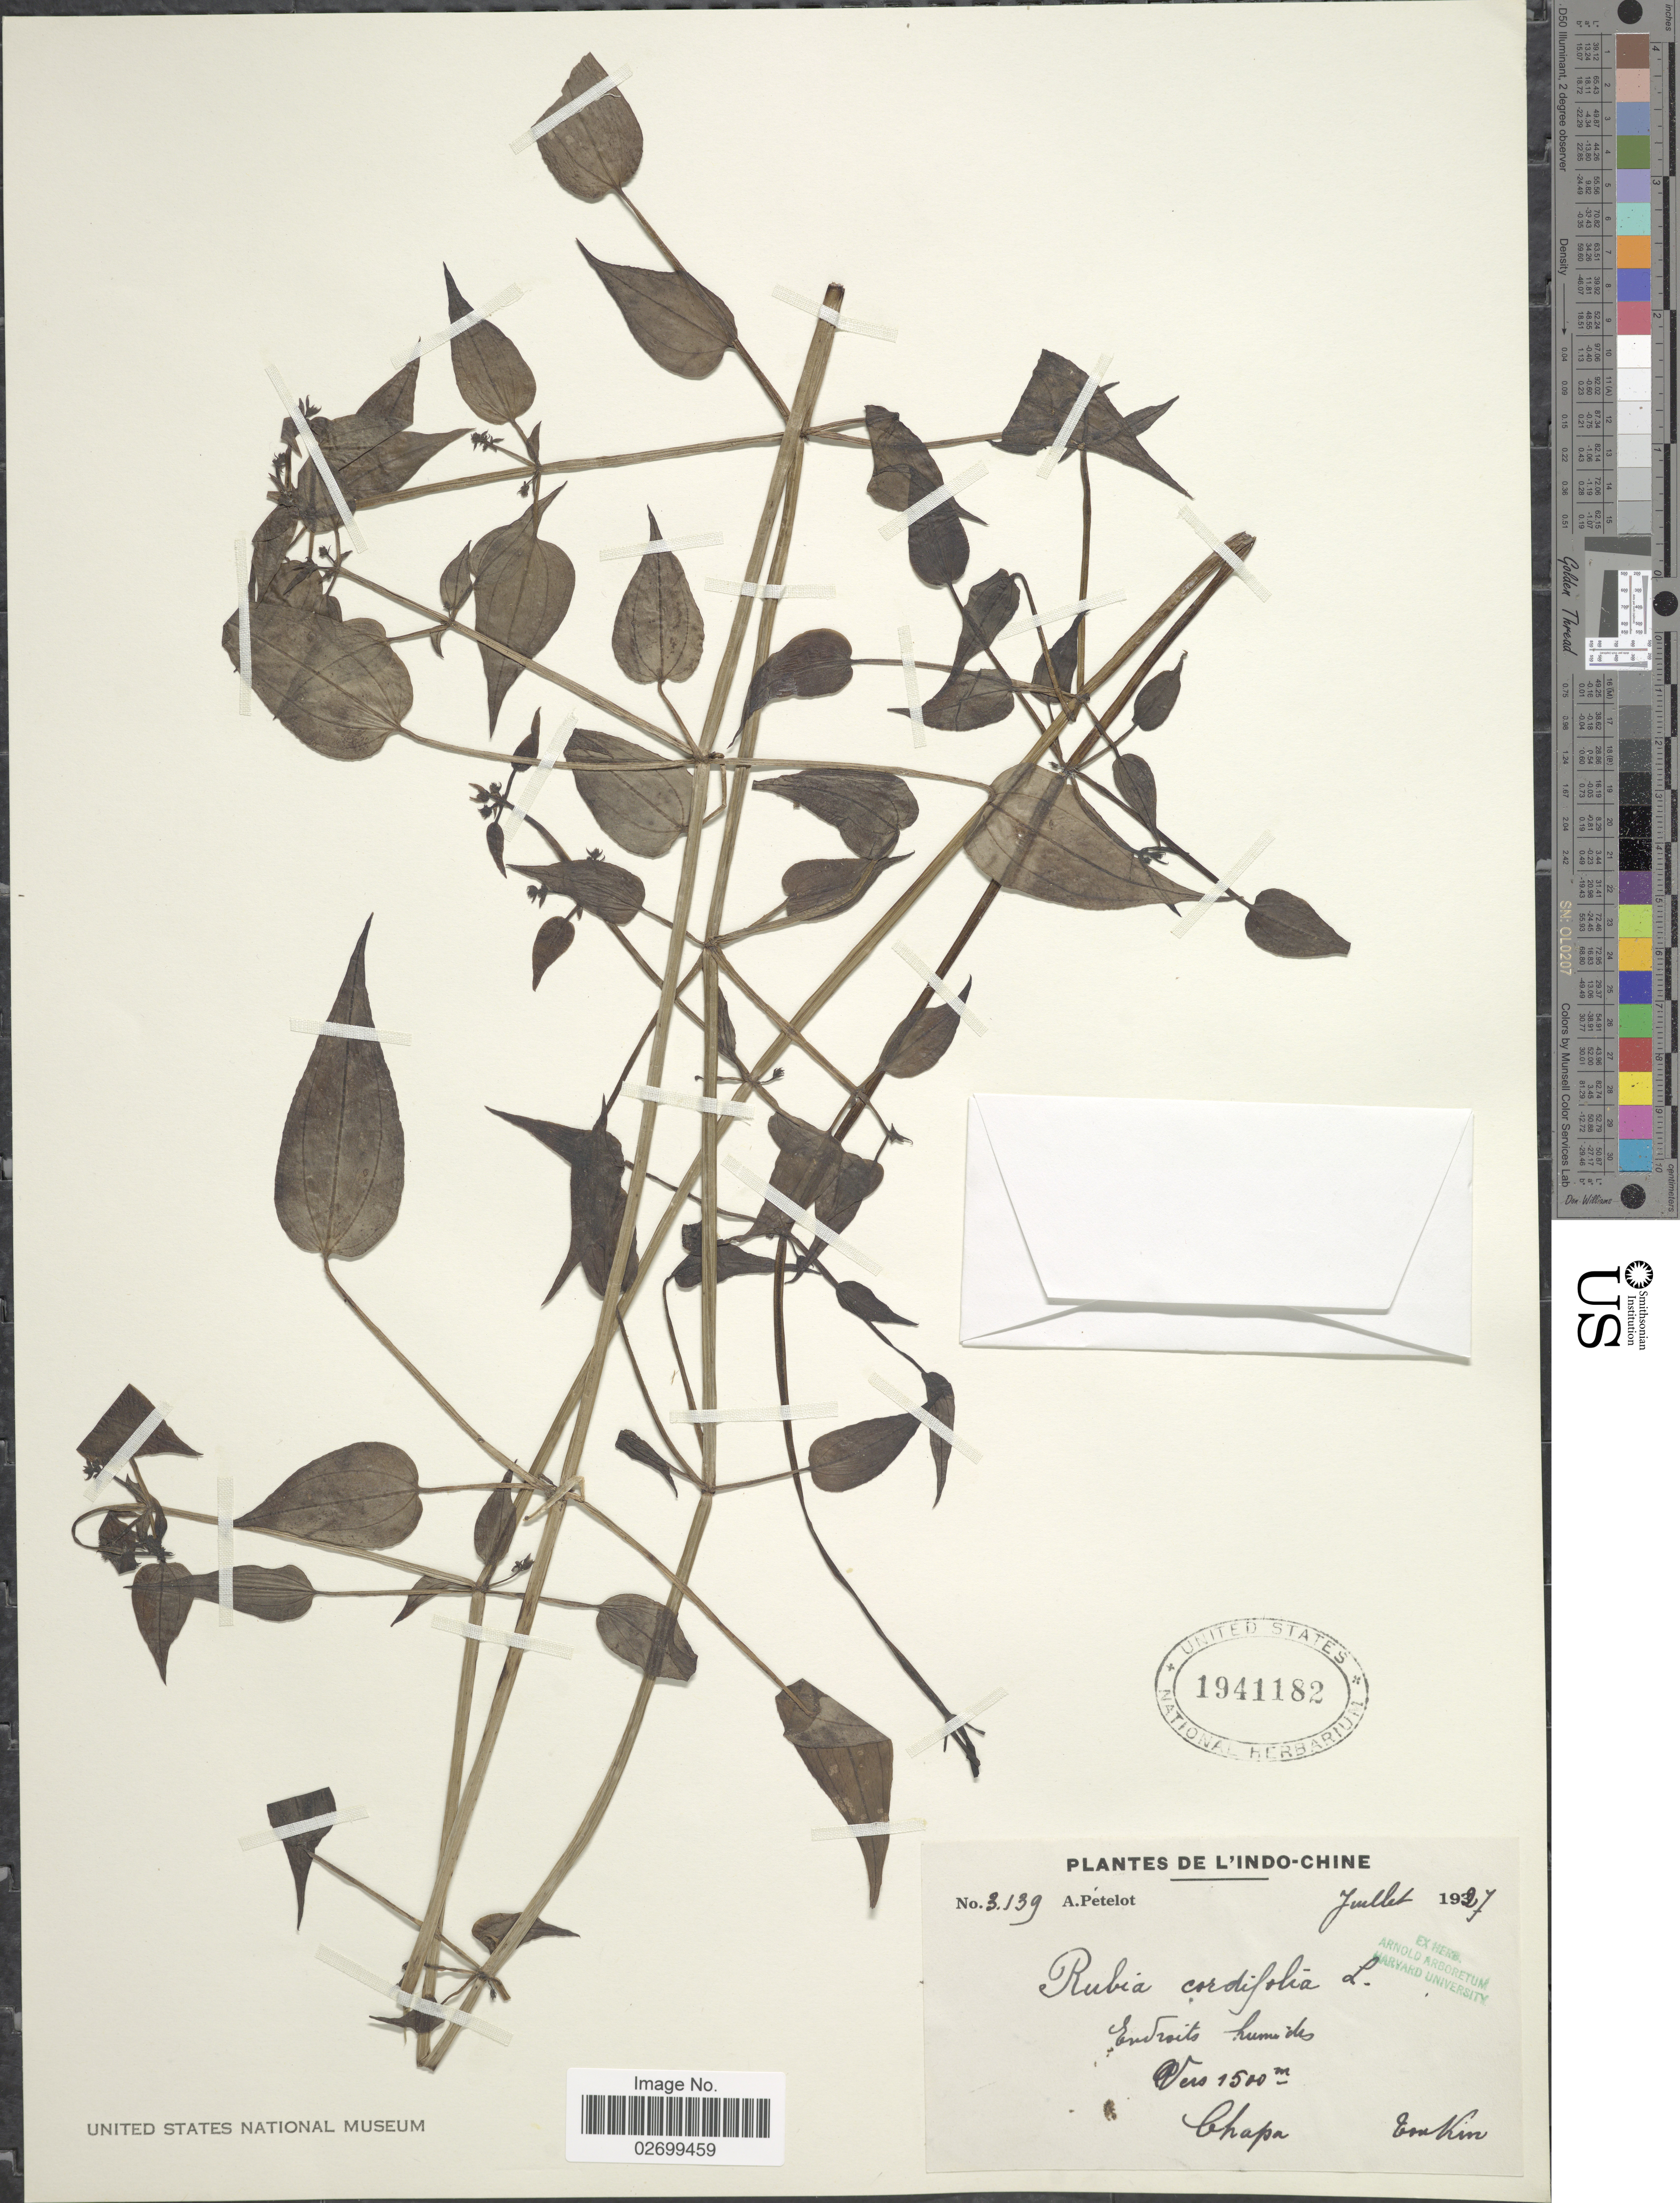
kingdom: Plantae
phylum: Tracheophyta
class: Magnoliopsida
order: Gentianales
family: Rubiaceae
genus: Rubia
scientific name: Rubia cordifolia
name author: L.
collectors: A. Petelot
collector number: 3139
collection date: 1927-07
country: Vietnam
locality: L'Indo-Chine, Endroits humides Chaoa Tonkin.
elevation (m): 1500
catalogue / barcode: US 1941182